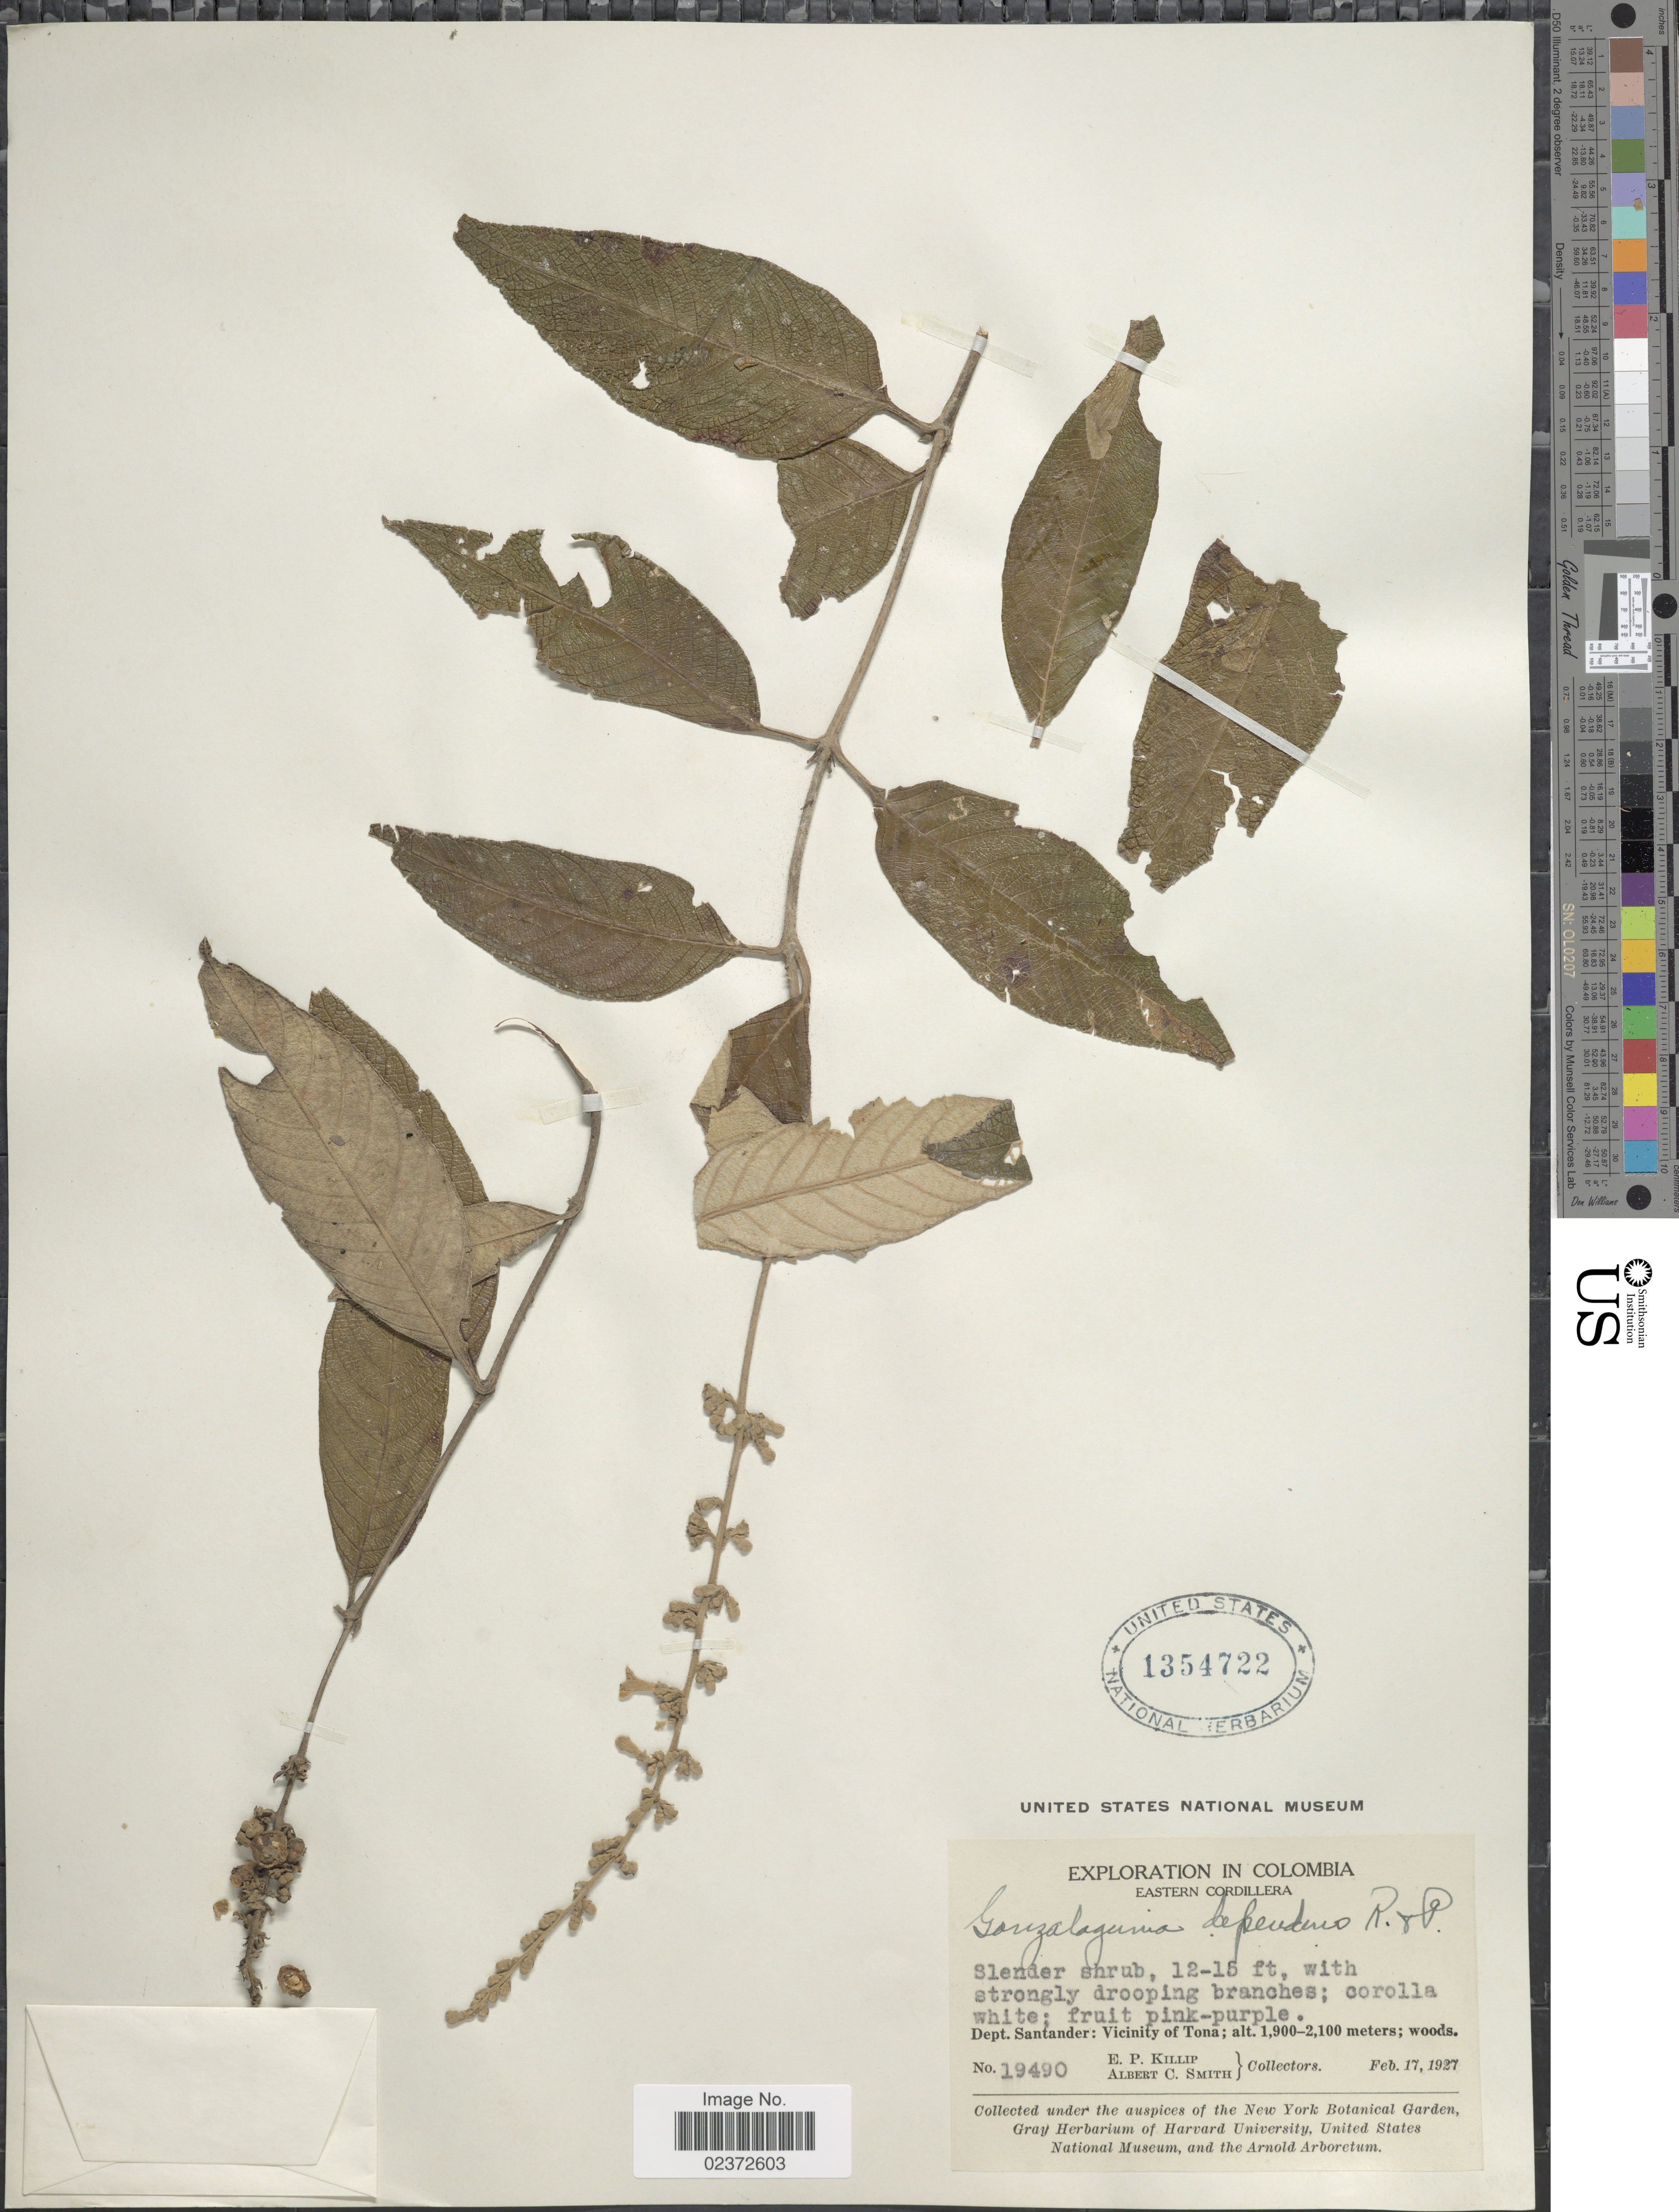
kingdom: Plantae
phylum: Tracheophyta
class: Magnoliopsida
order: Gentianales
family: Rubiaceae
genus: Gonzalagunia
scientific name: Gonzalagunia dependens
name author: Ruiz & Pav.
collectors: E. P. Killip & A. C. Smith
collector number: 19490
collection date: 1927-02-17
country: Colombia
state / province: Santander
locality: Eastern Cordillera. Dept. Santander: Vicinity of Tona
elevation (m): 1900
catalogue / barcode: US 1354722